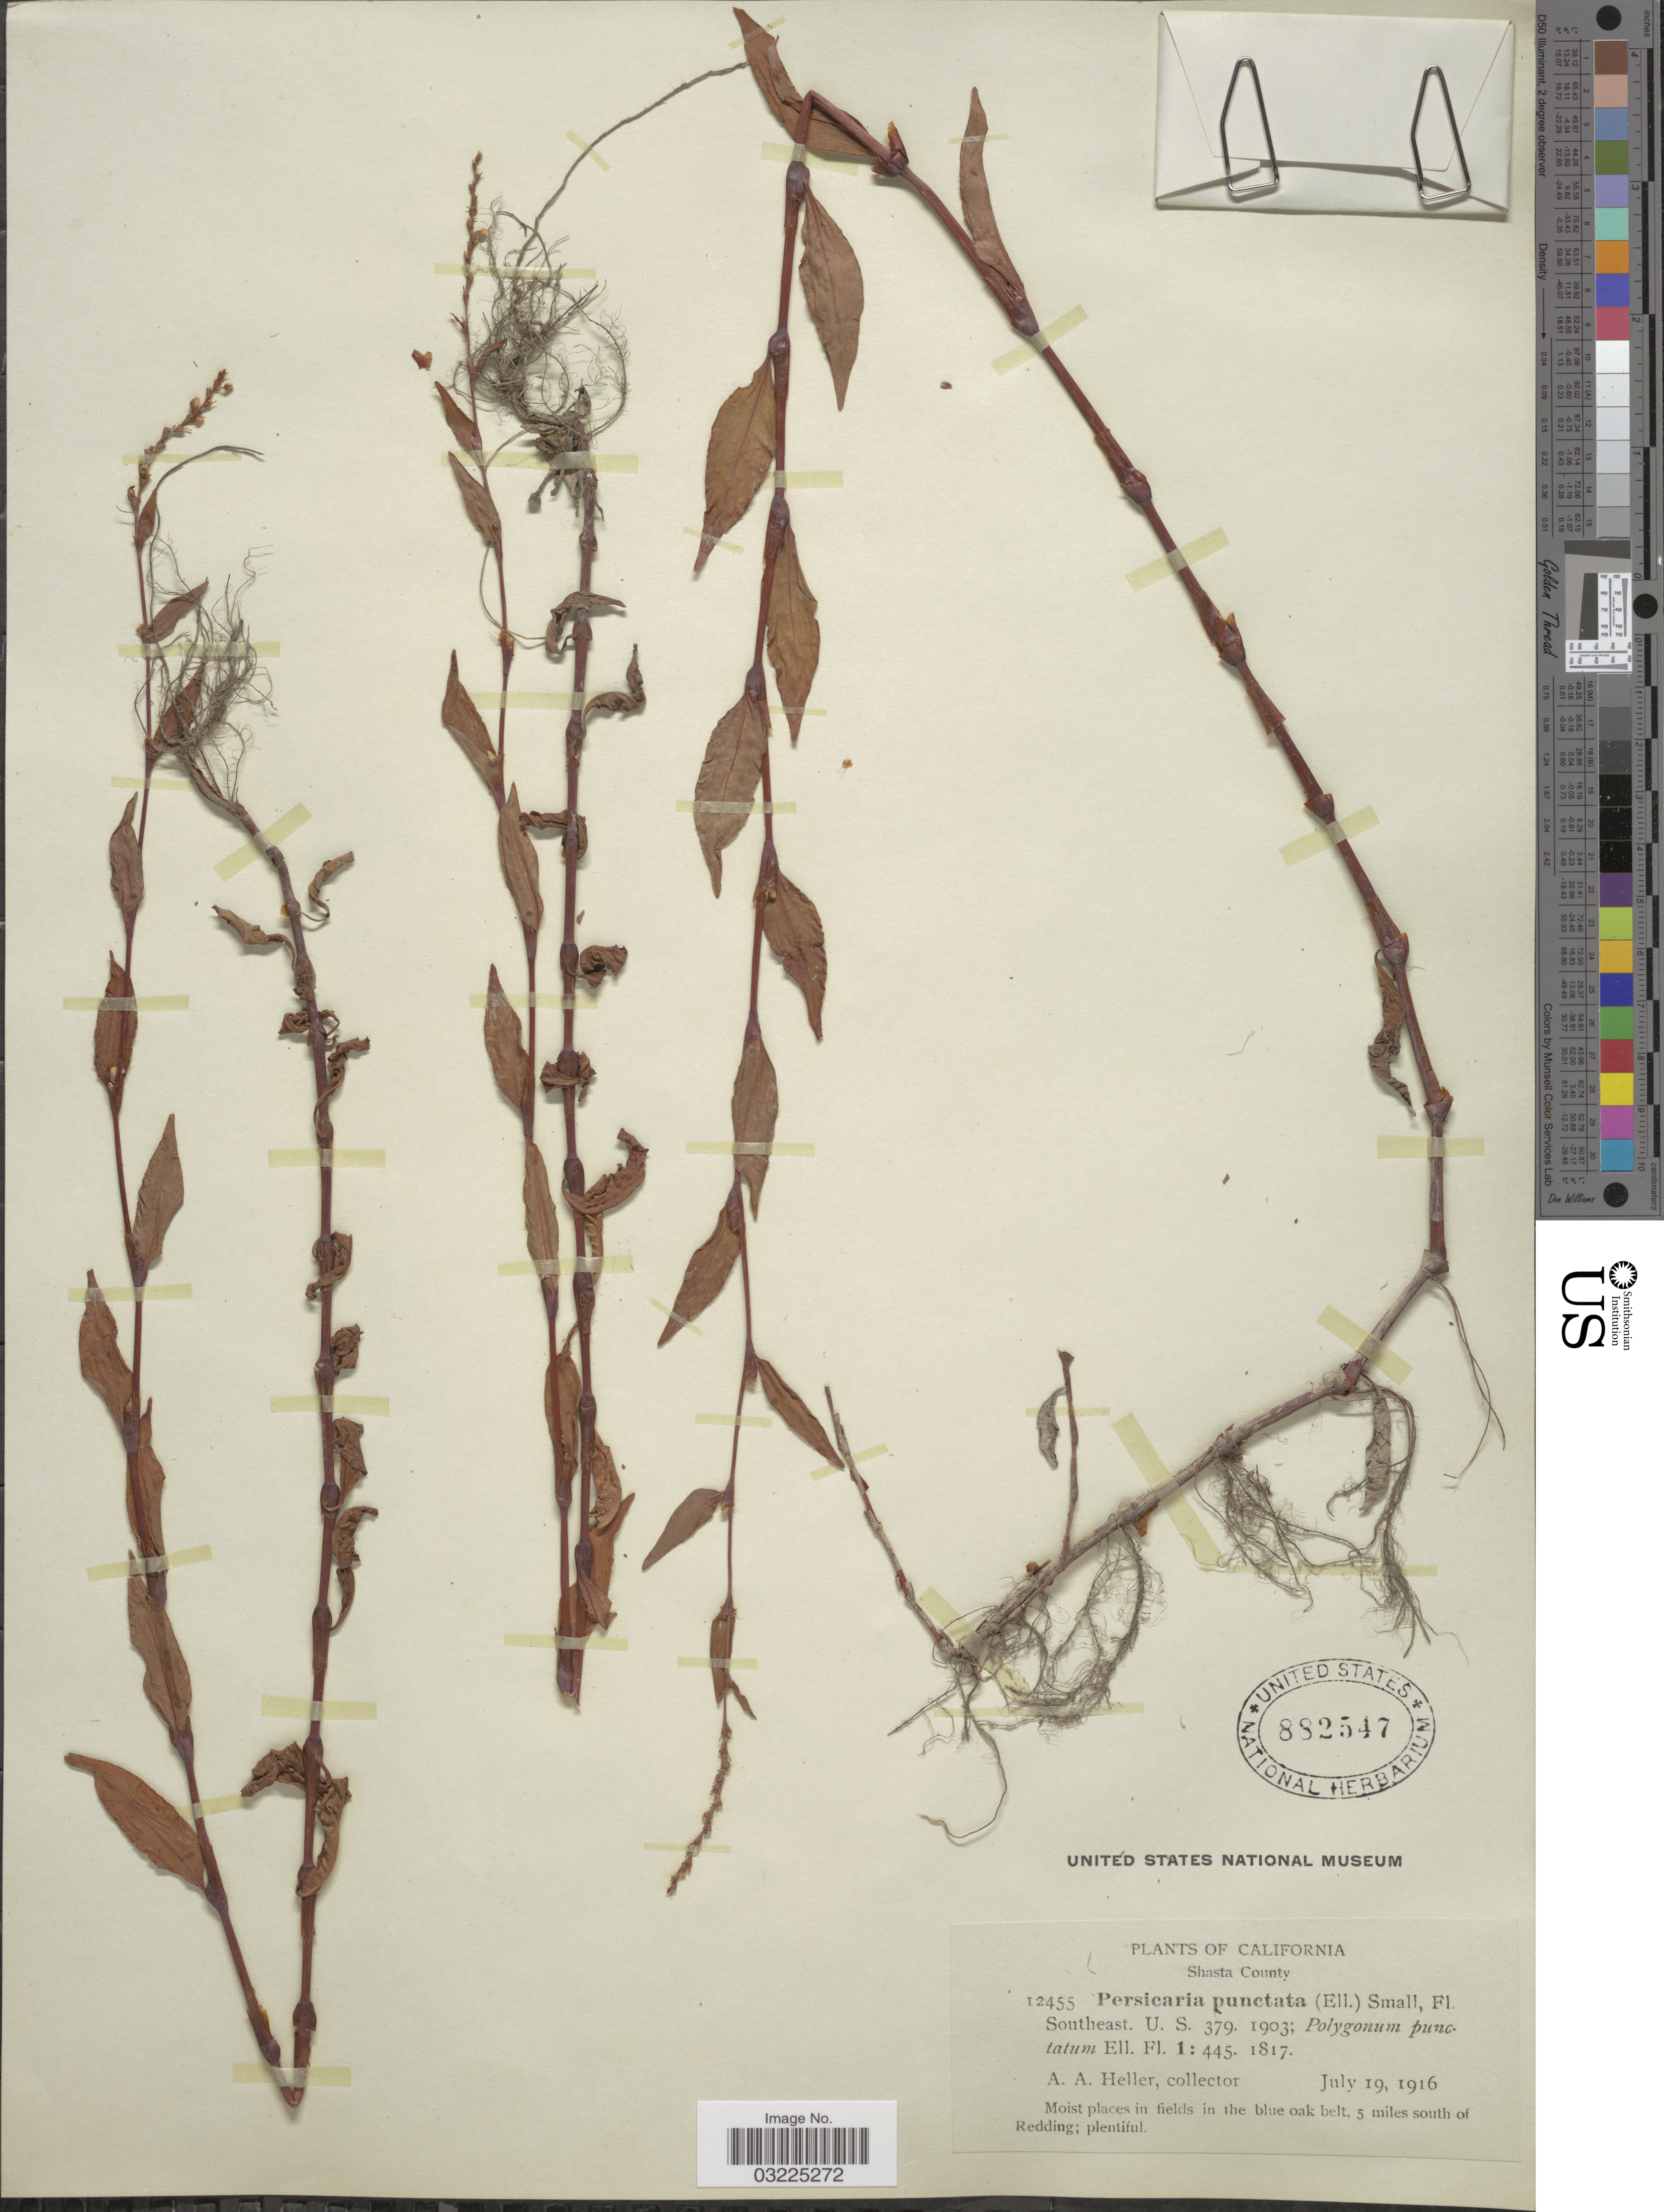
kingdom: Plantae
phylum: Tracheophyta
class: Magnoliopsida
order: Caryophyllales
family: Polygonaceae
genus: Persicaria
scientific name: Persicaria hydropiper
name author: (L.) Delarbre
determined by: Atha, D. E.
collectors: A. A. Heller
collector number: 12455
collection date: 1916-07-19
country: United States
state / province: California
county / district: Shasta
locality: Shasta County. 5 miles south of Redding.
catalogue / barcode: US 882547